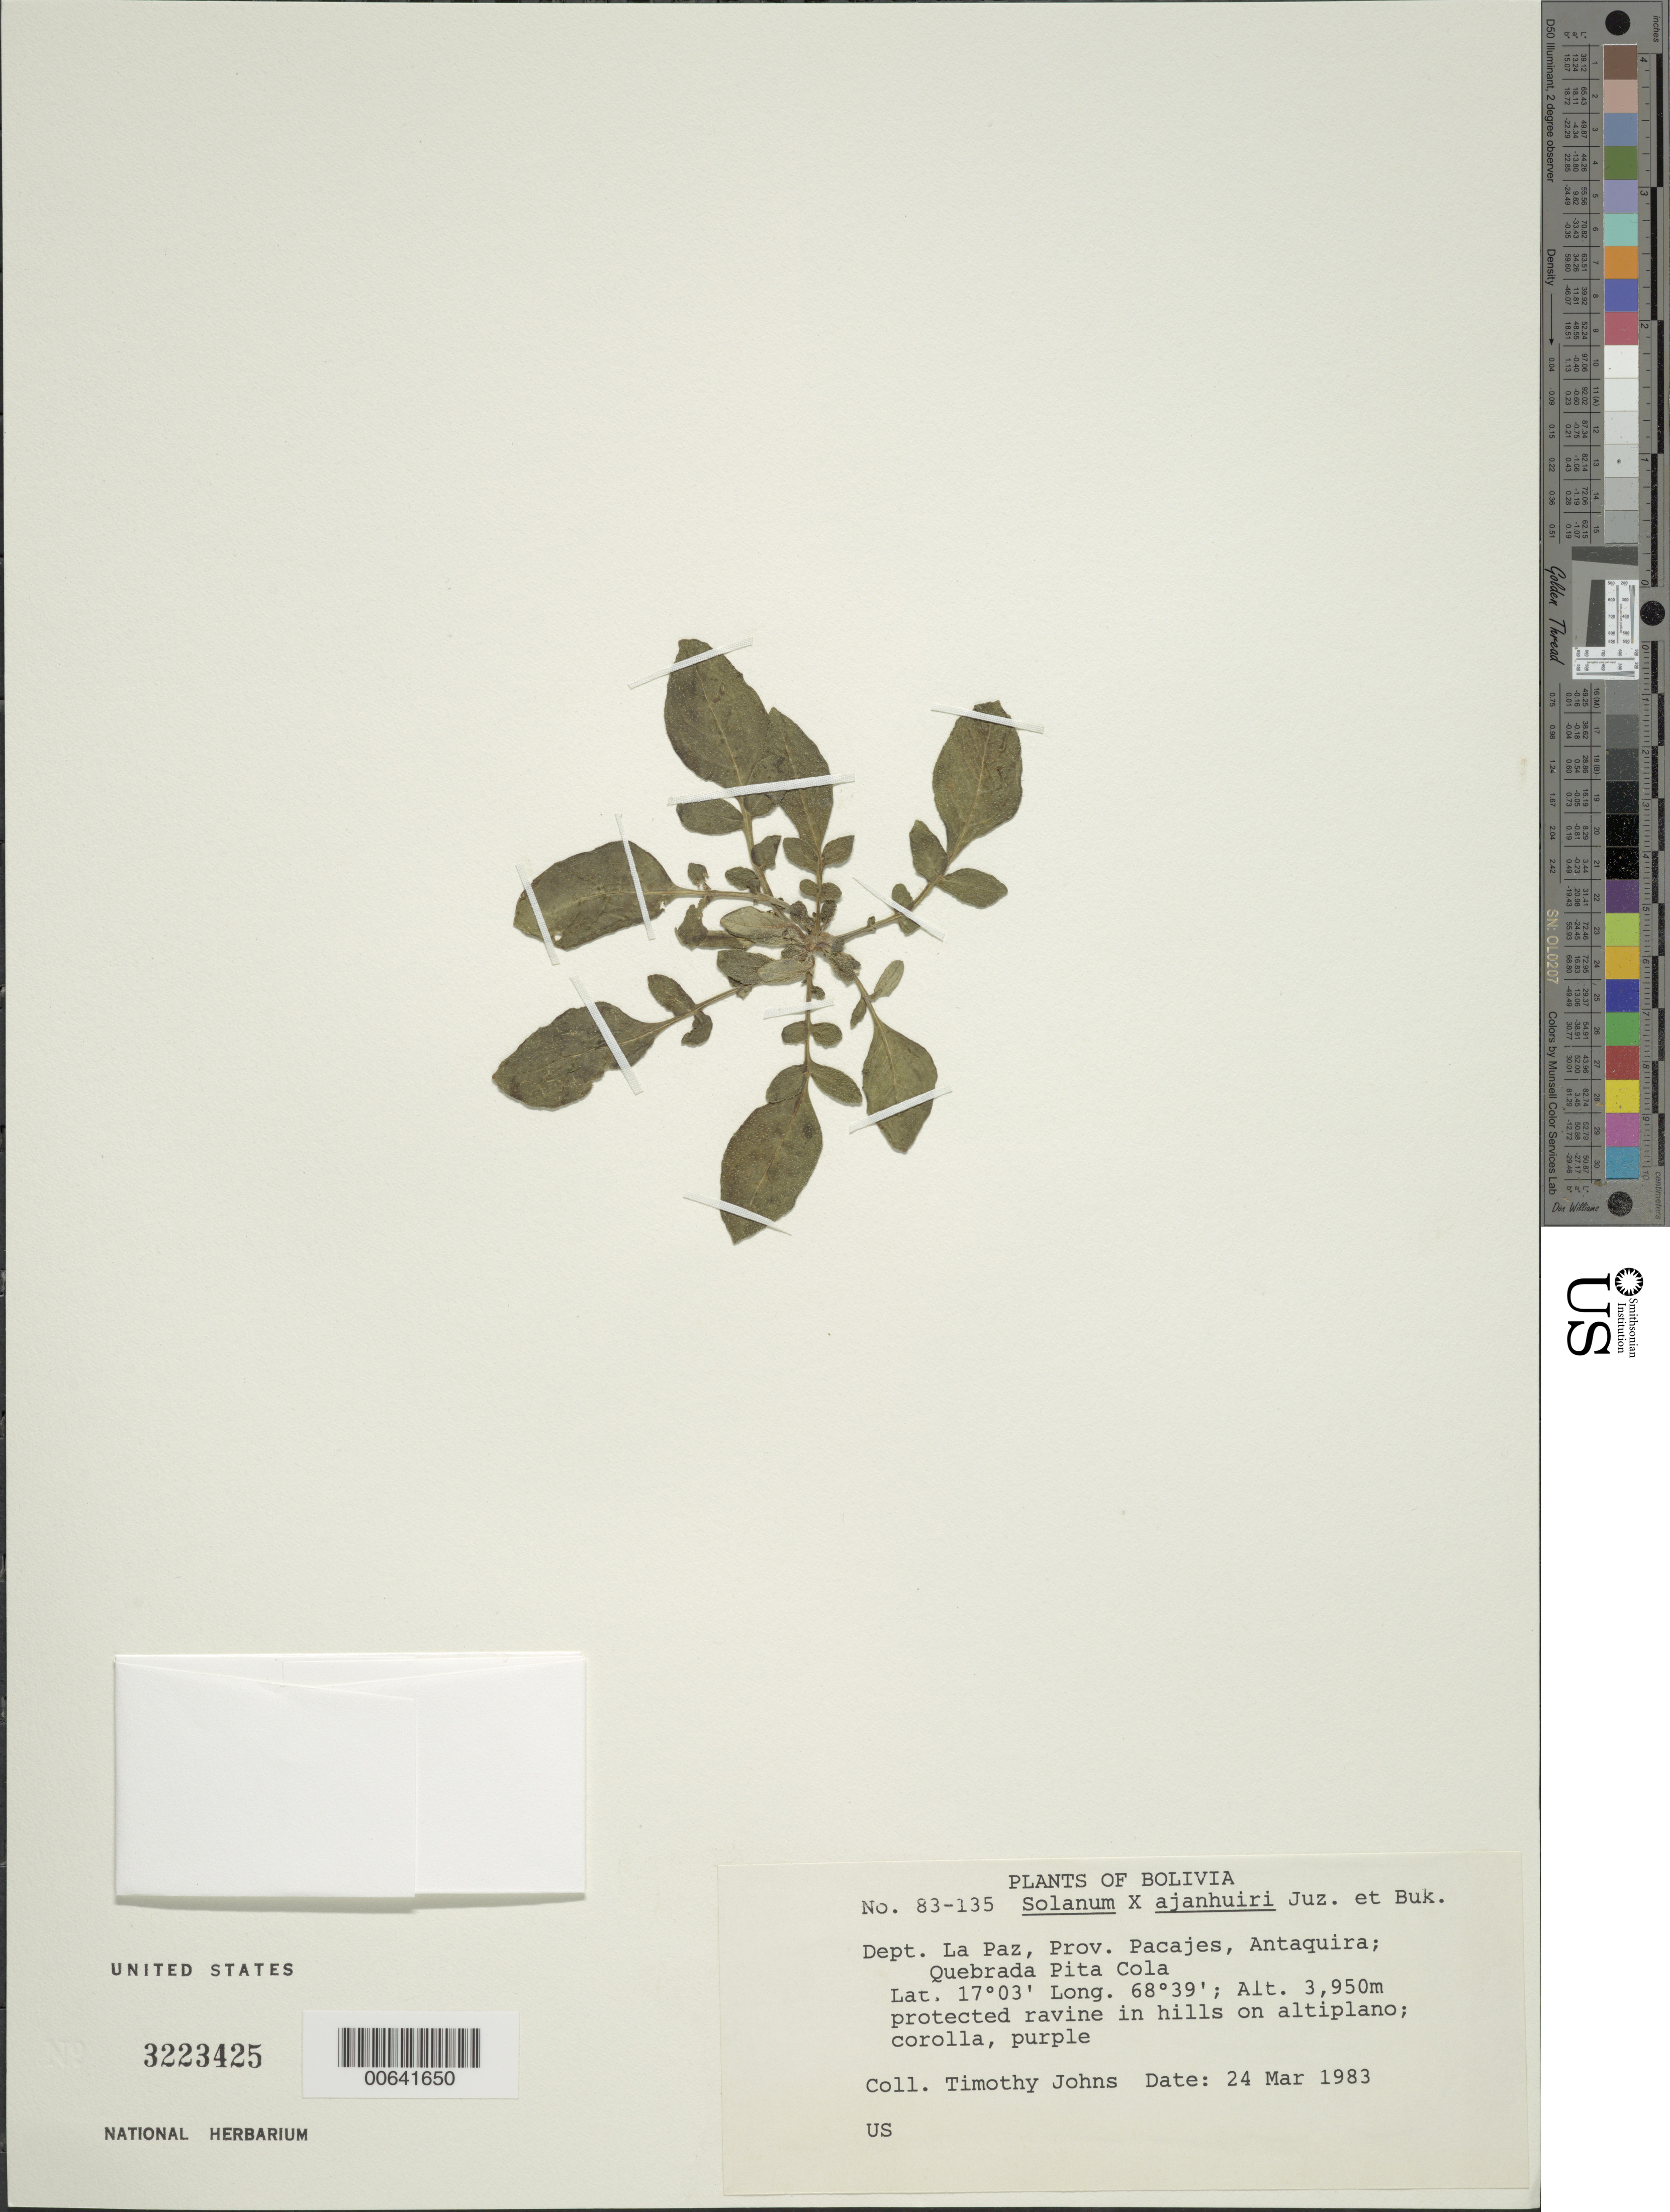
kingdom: Plantae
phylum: Tracheophyta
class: Magnoliopsida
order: Solanales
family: Solanaceae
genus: Solanum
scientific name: Solanum x ajanhuiri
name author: Juz. & Burk.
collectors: T. Johns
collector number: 83-135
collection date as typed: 24 Mar 1983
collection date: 1983-03-24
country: Bolivia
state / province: La Paz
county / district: Pacajes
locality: Pacajes. Antaquira; Quebrada Pita Cola.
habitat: Altiplano, protegido en colinas quebradas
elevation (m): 3950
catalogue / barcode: US 3223425